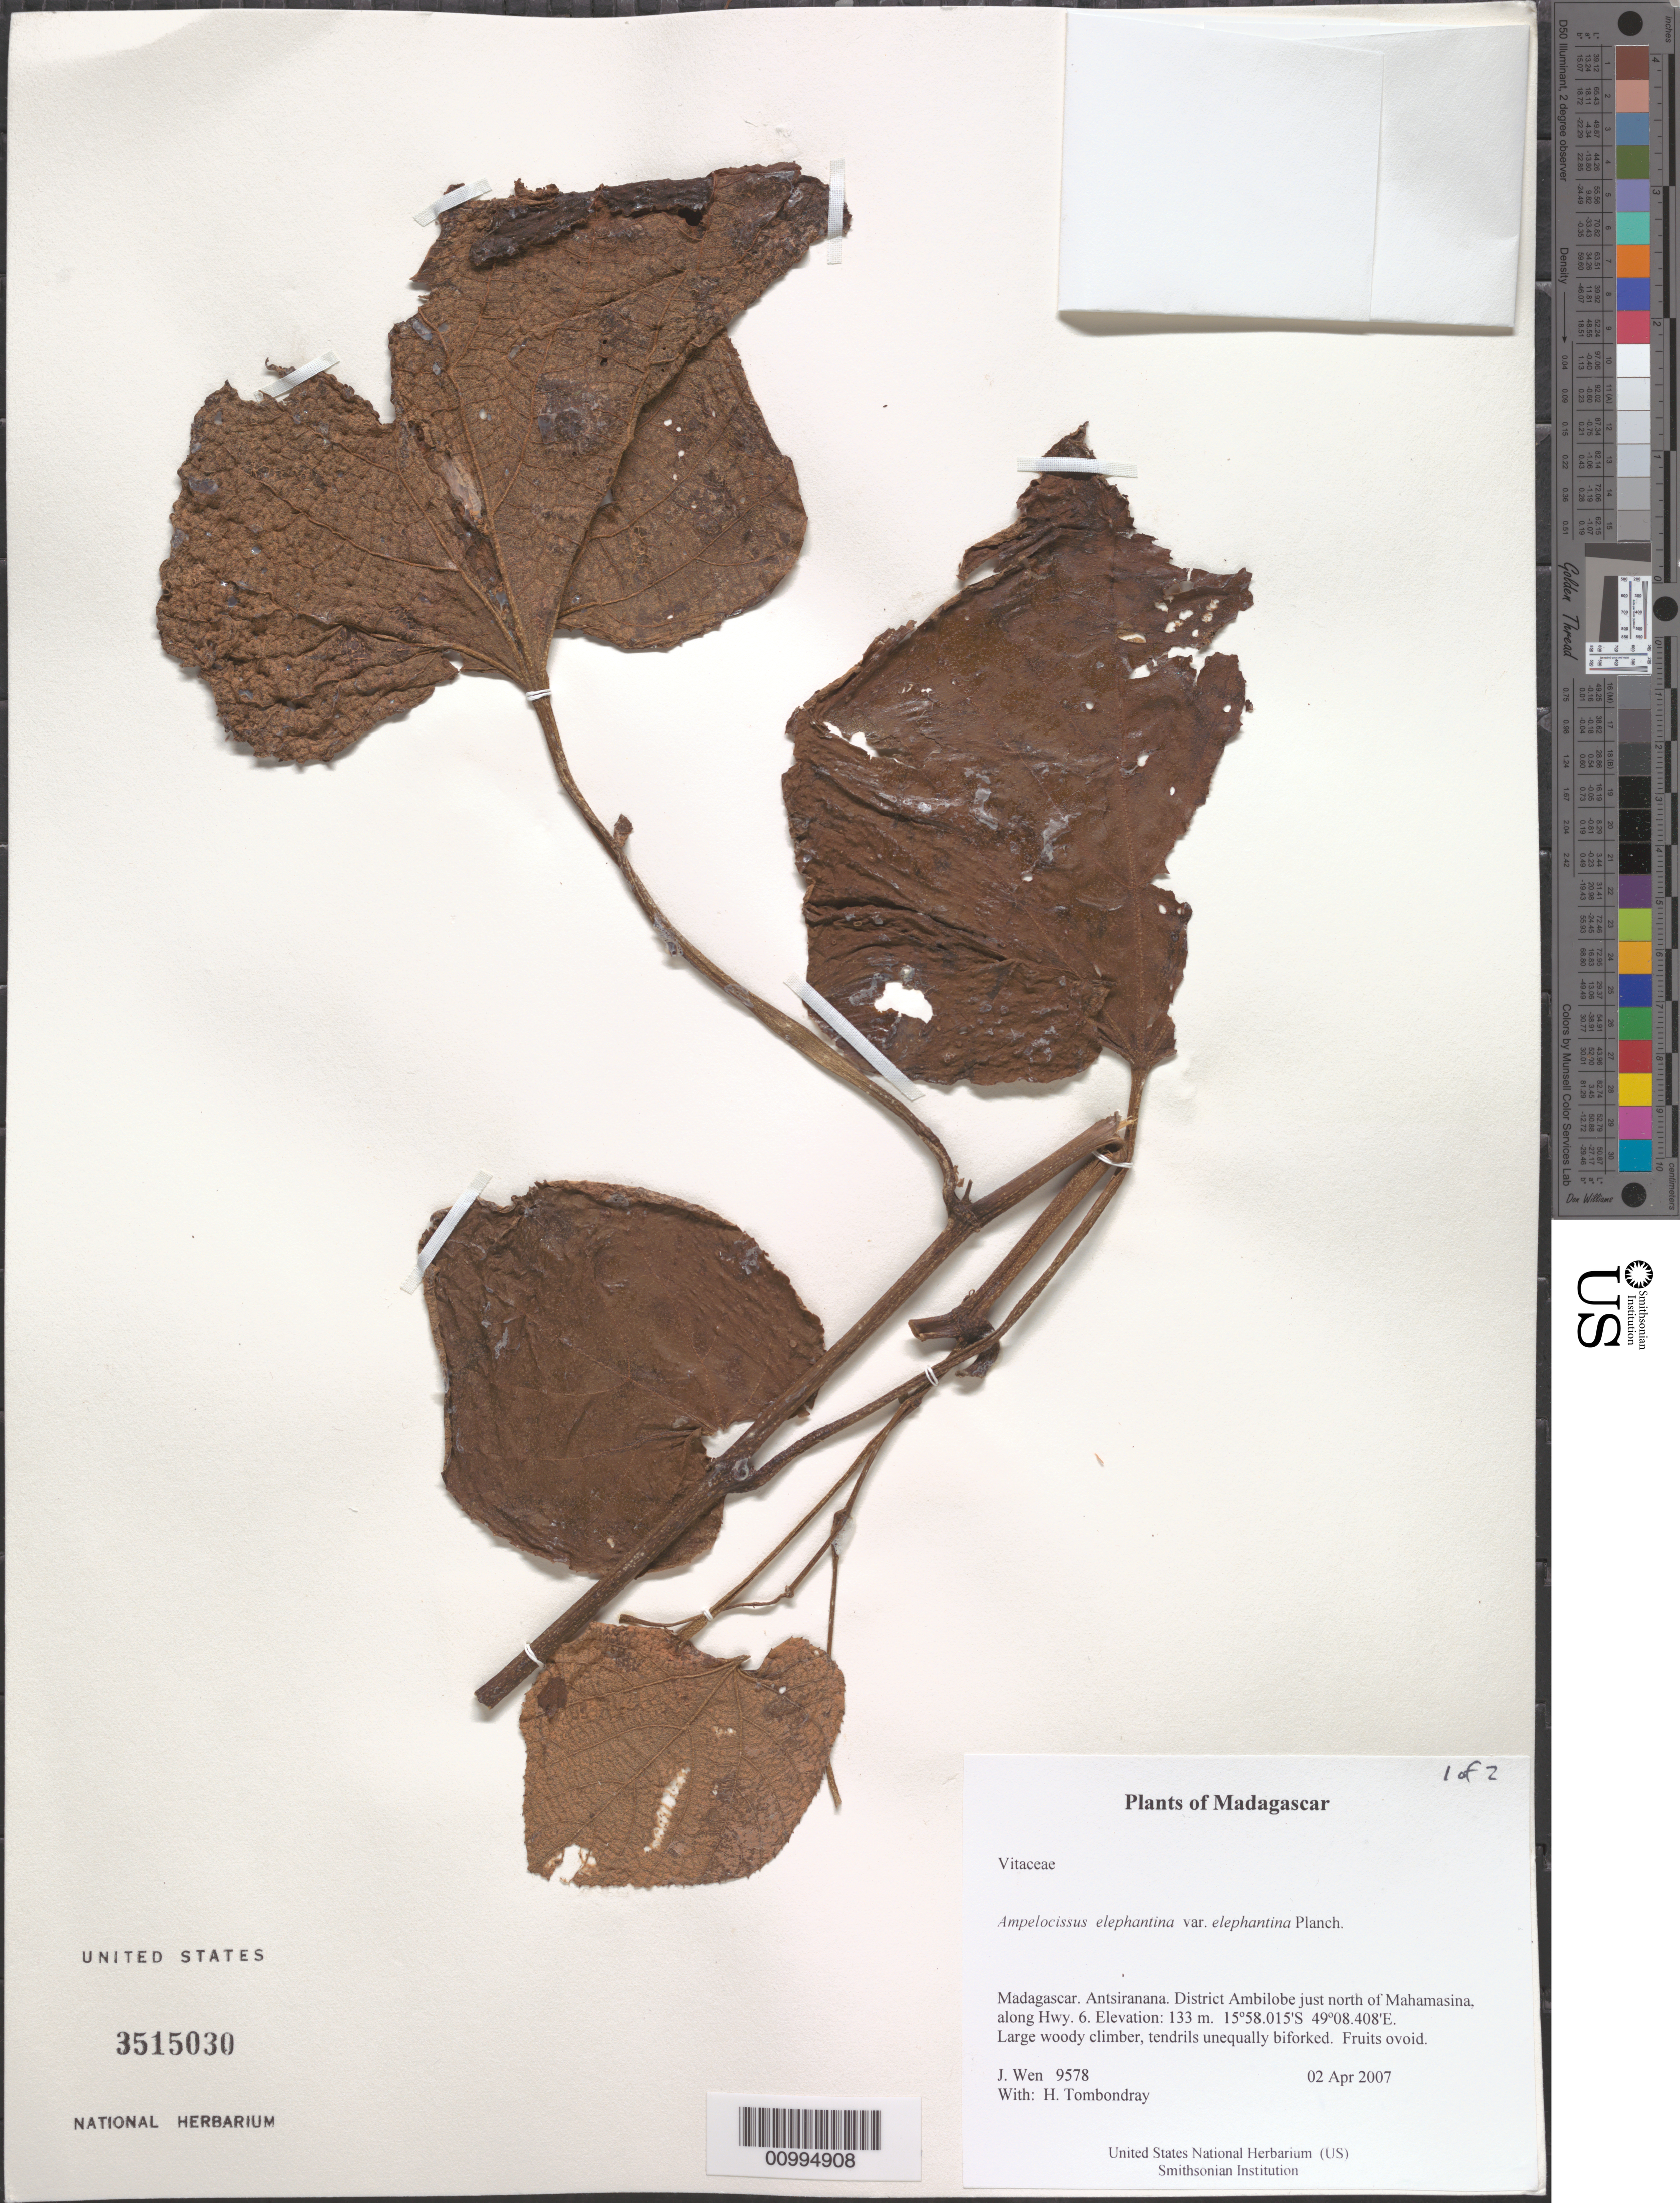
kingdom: Plantae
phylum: Tracheophyta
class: Magnoliopsida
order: Vitales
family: Vitaceae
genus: Ampelocissus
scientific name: Ampelocissus elephantina var. elephantina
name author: Planch.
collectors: J. Wen & H. Tombondray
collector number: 9578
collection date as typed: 02 Apr 2007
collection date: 2007-04-02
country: Madagascar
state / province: Diana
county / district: Ambilobe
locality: District Ambilobe just north of Mahamasina, along Hwy. 6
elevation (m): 133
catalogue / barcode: US 3515030